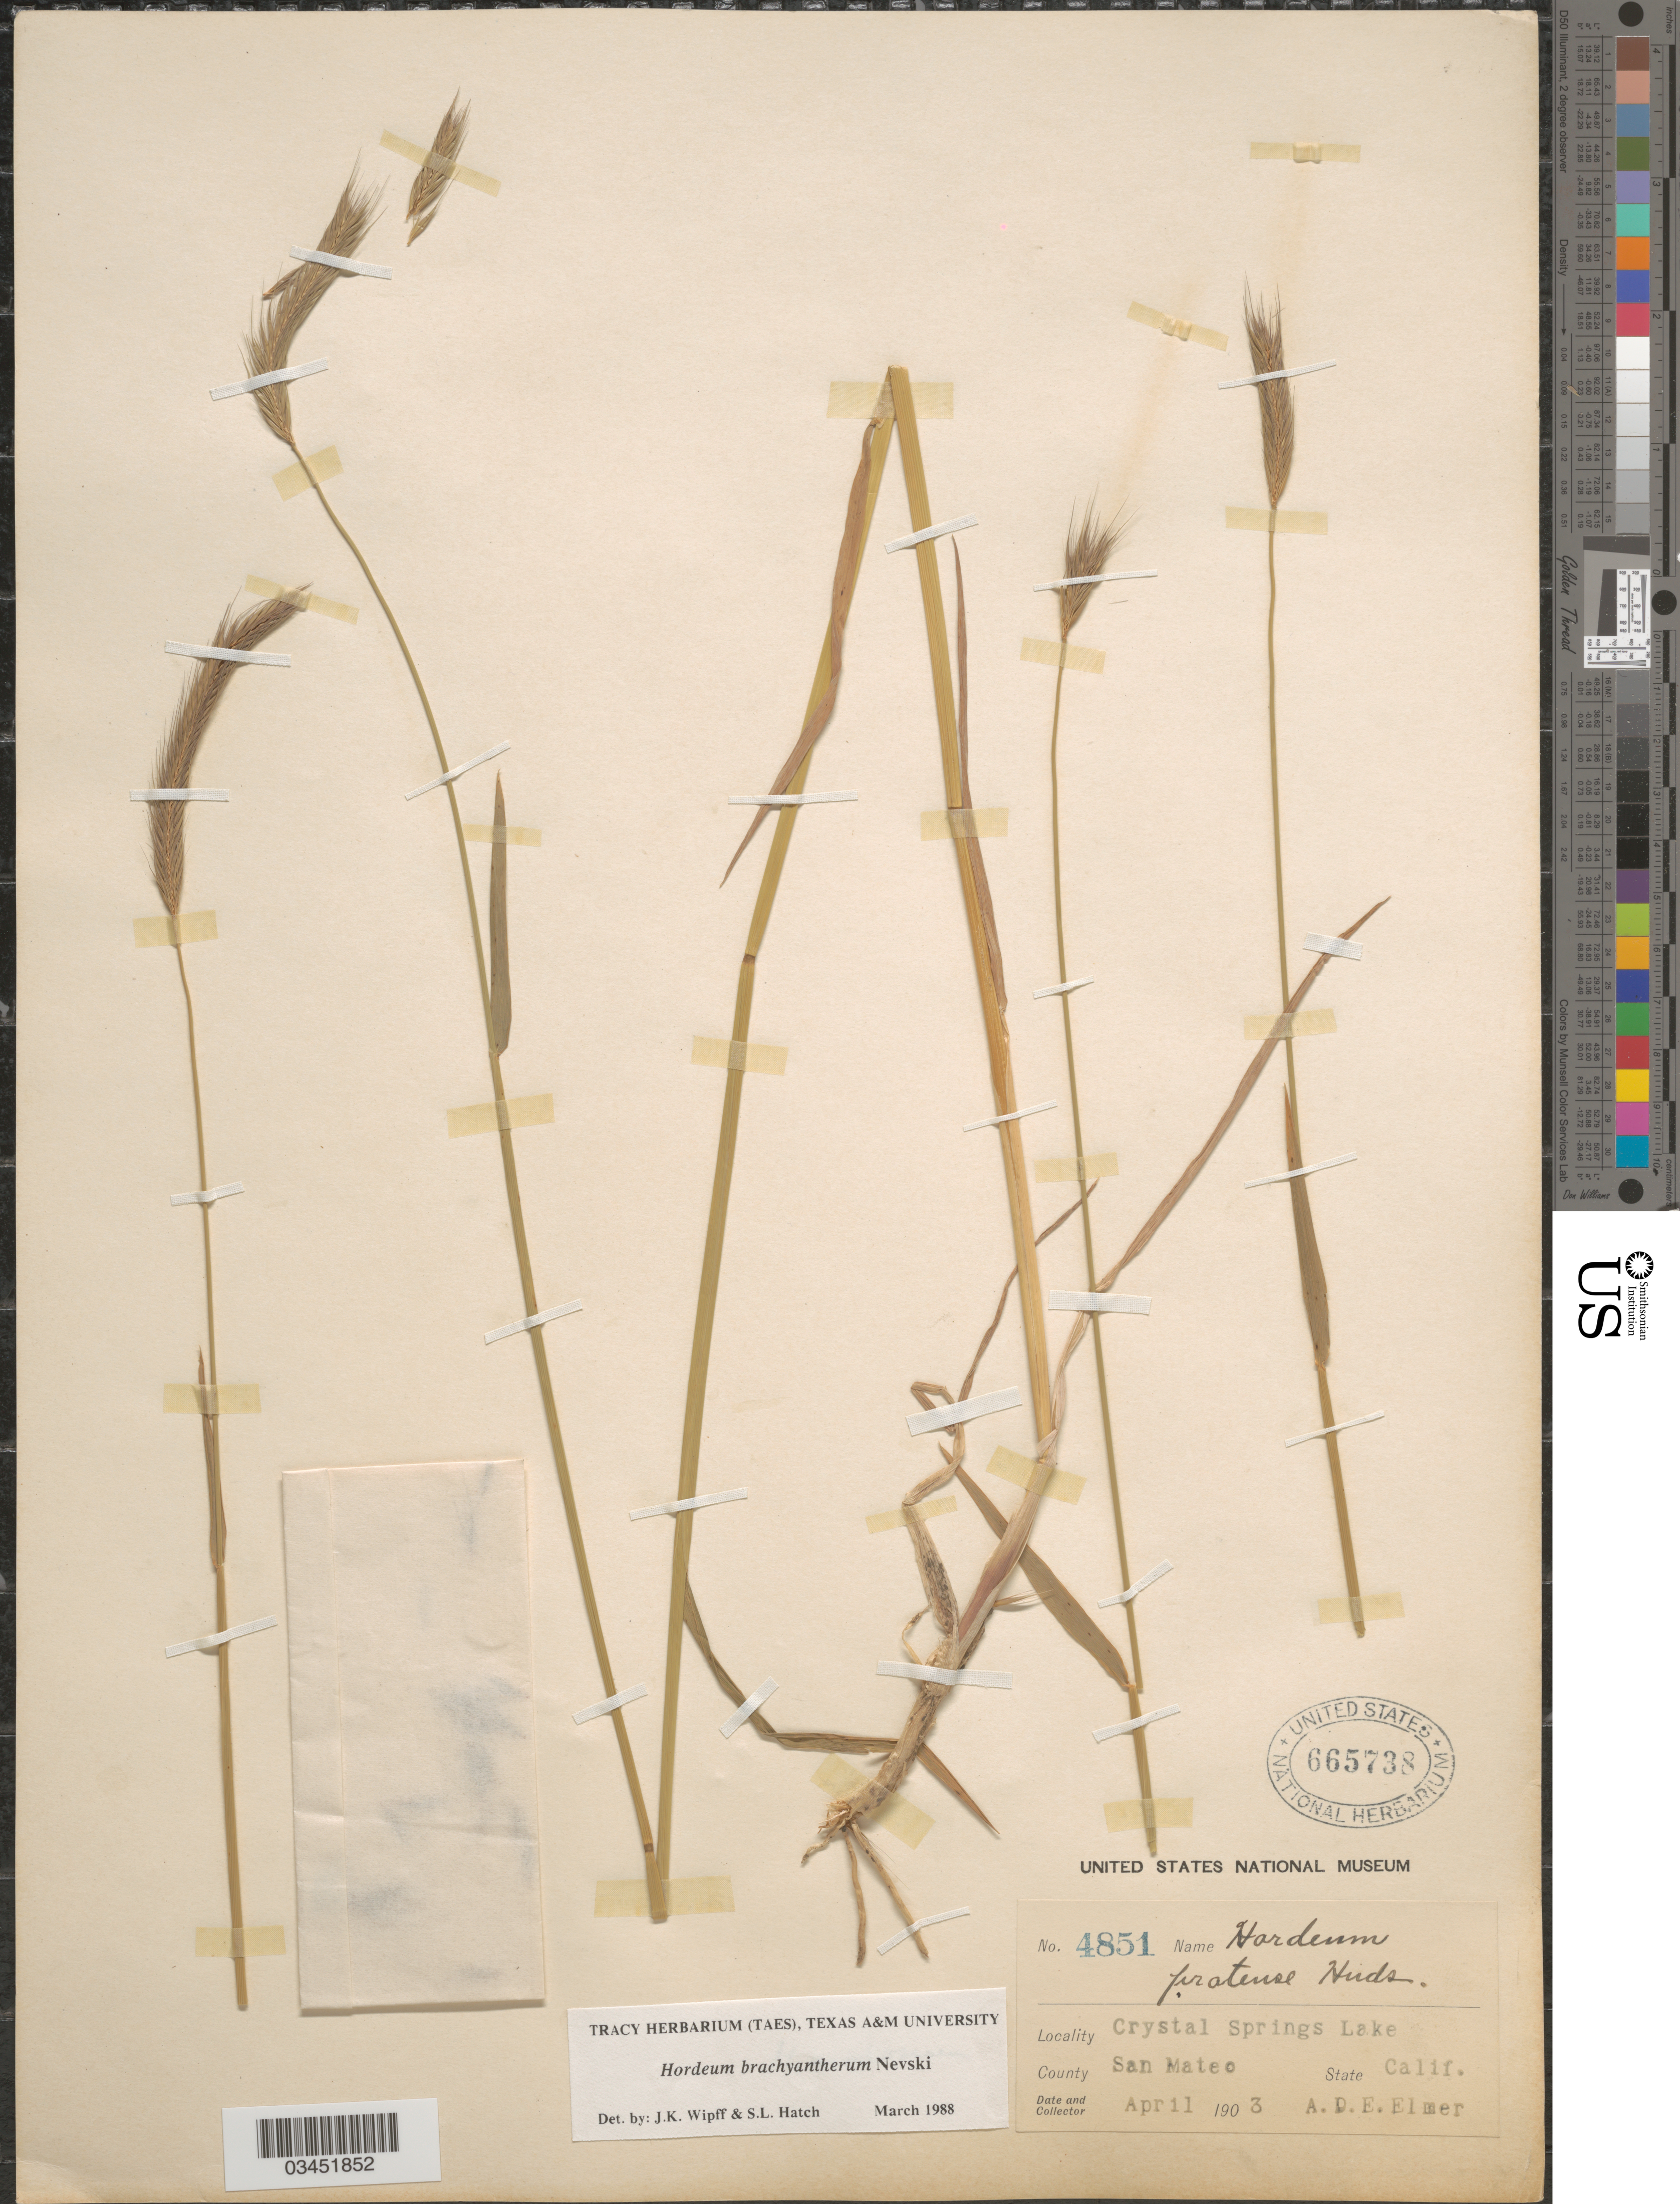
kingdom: Plantae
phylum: Tracheophyta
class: Liliopsida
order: Poales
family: Poaceae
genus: Hordeum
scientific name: Hordeum brachyantherum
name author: Nevski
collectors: A. D. E. Elmer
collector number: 4851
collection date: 1903-04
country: United States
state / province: California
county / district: San Mateo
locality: Crystal Springs Lake. County San Mateo.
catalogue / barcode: US 665738